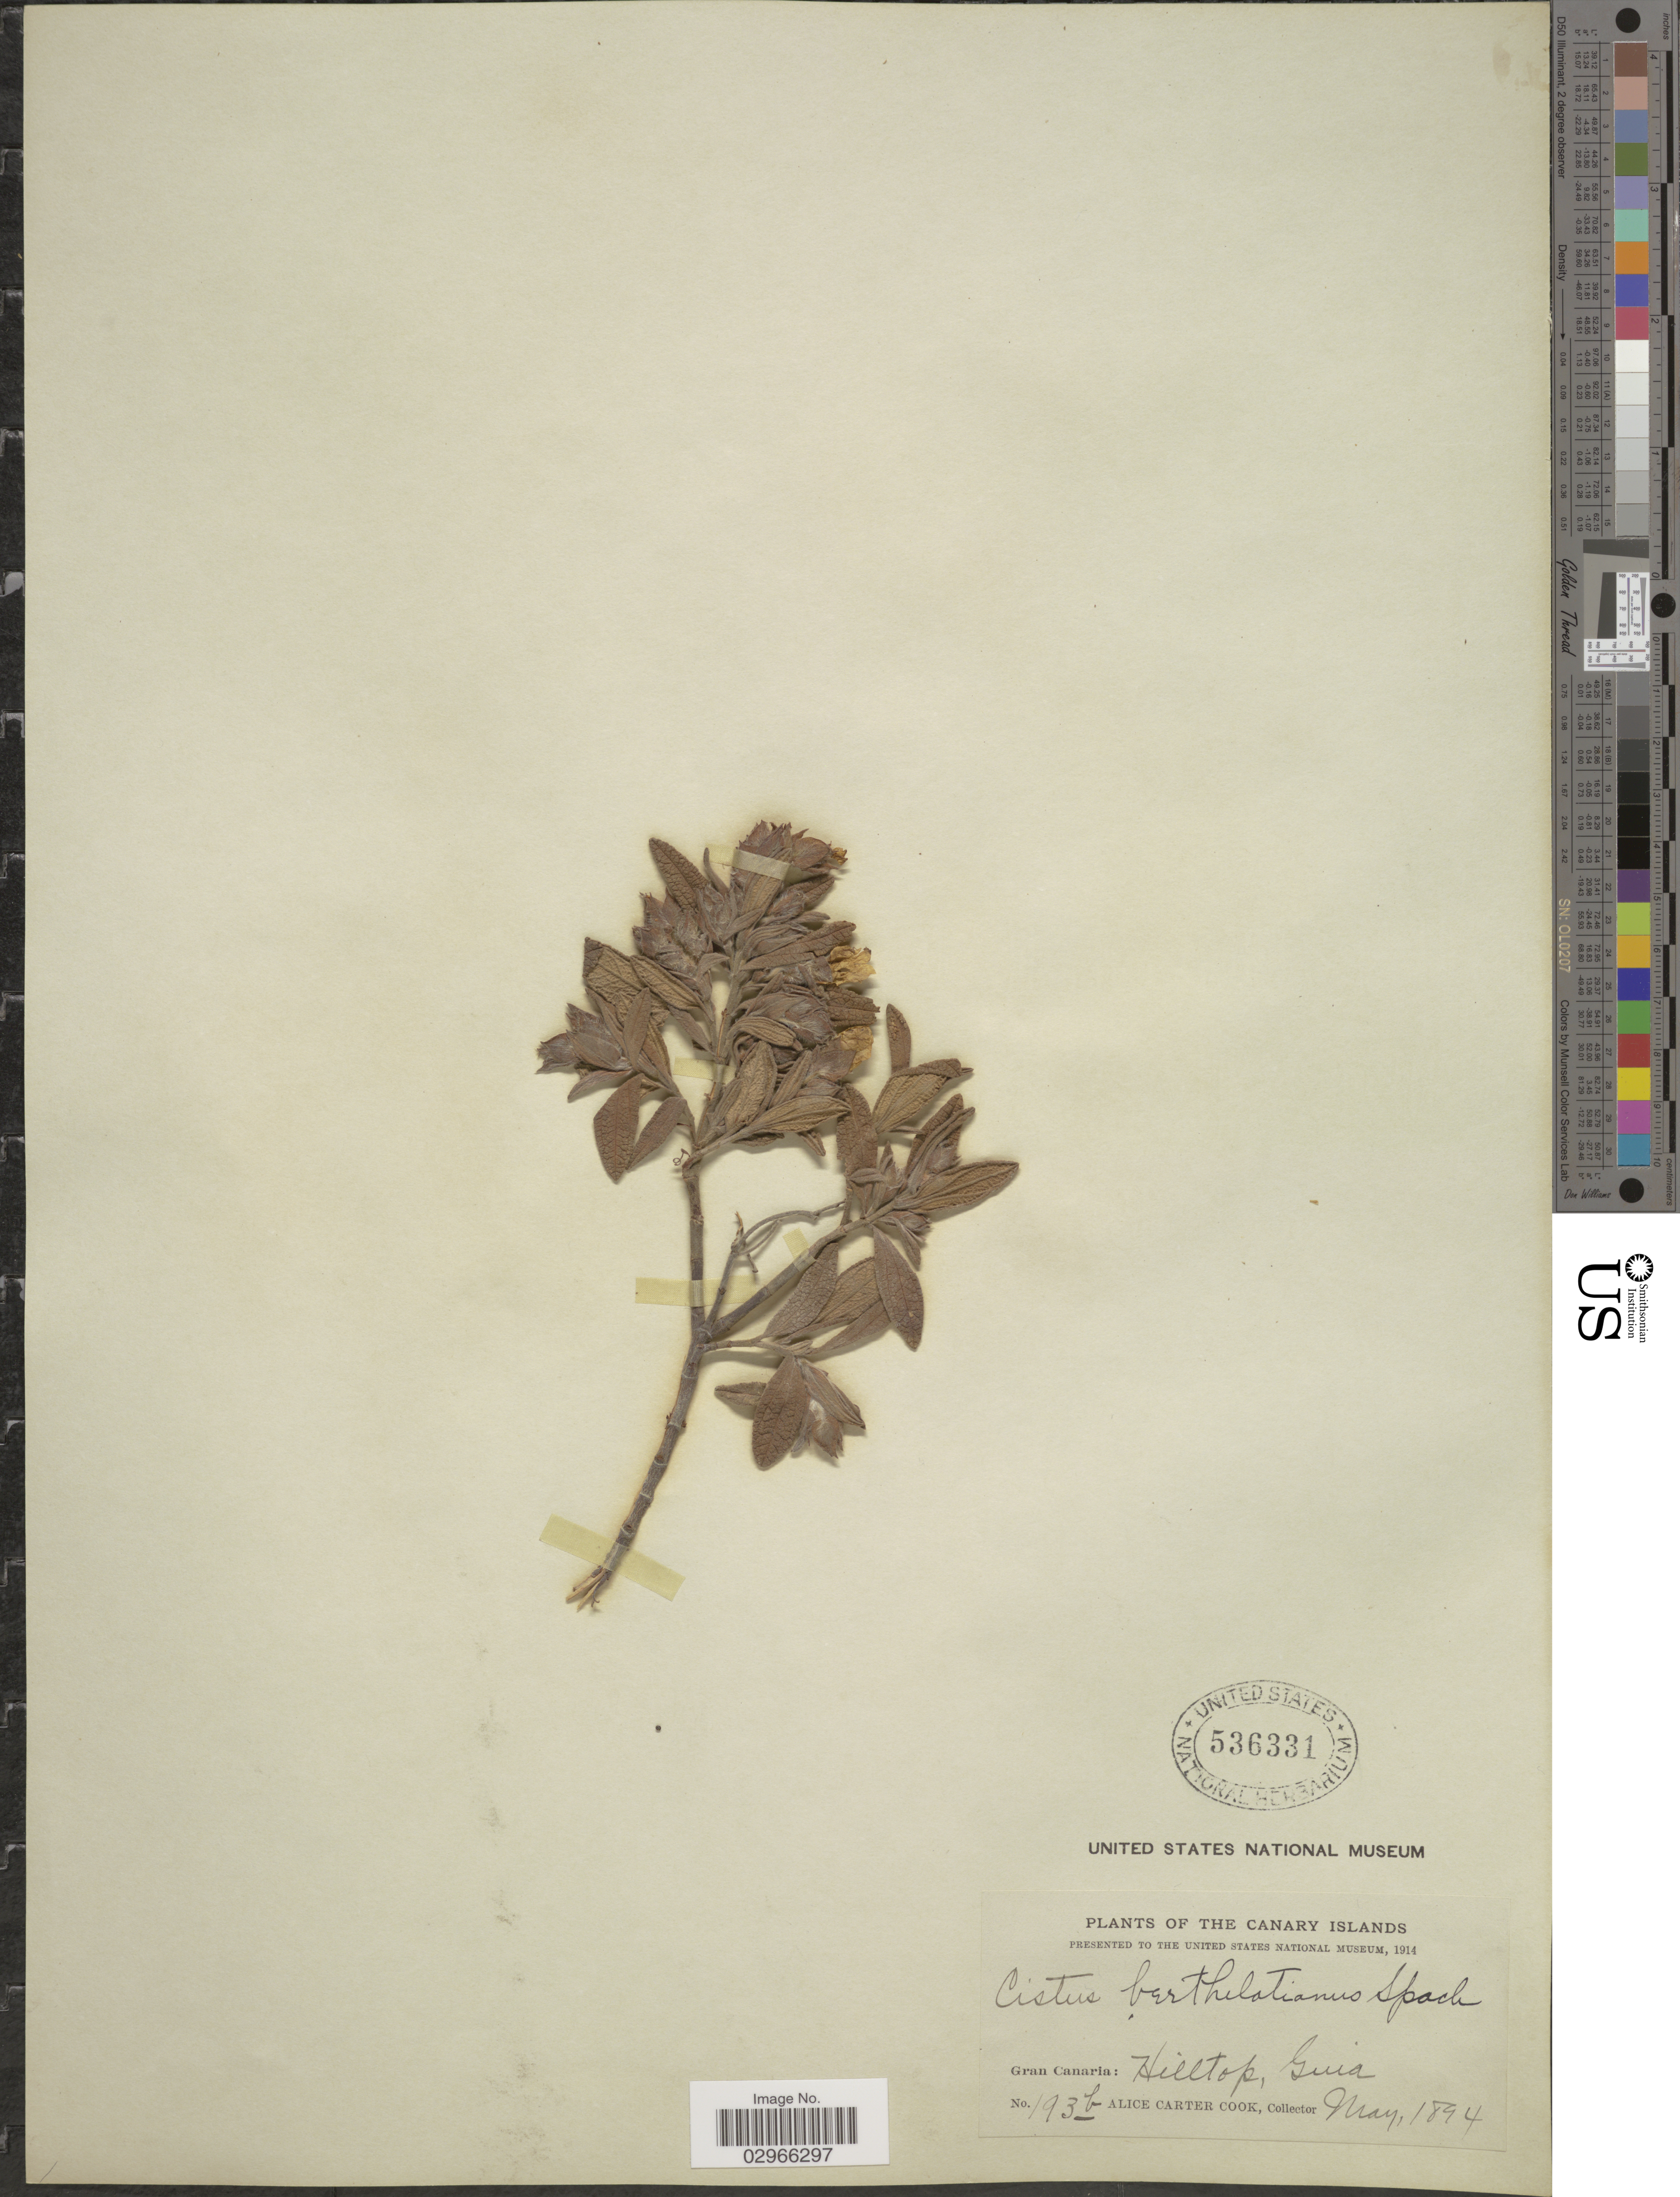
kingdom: Plantae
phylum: Tracheophyta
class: Magnoliopsida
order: Malvales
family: Cistaceae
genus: Cistus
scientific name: Cistus berthelotianus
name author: (Spach) Pit. & Proust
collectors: Alice C. Cook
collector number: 193b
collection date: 1894-05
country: Spain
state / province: Canarias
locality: The Canary Islands. Gran Canaria: Hilltop, Guia.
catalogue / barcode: US 536331